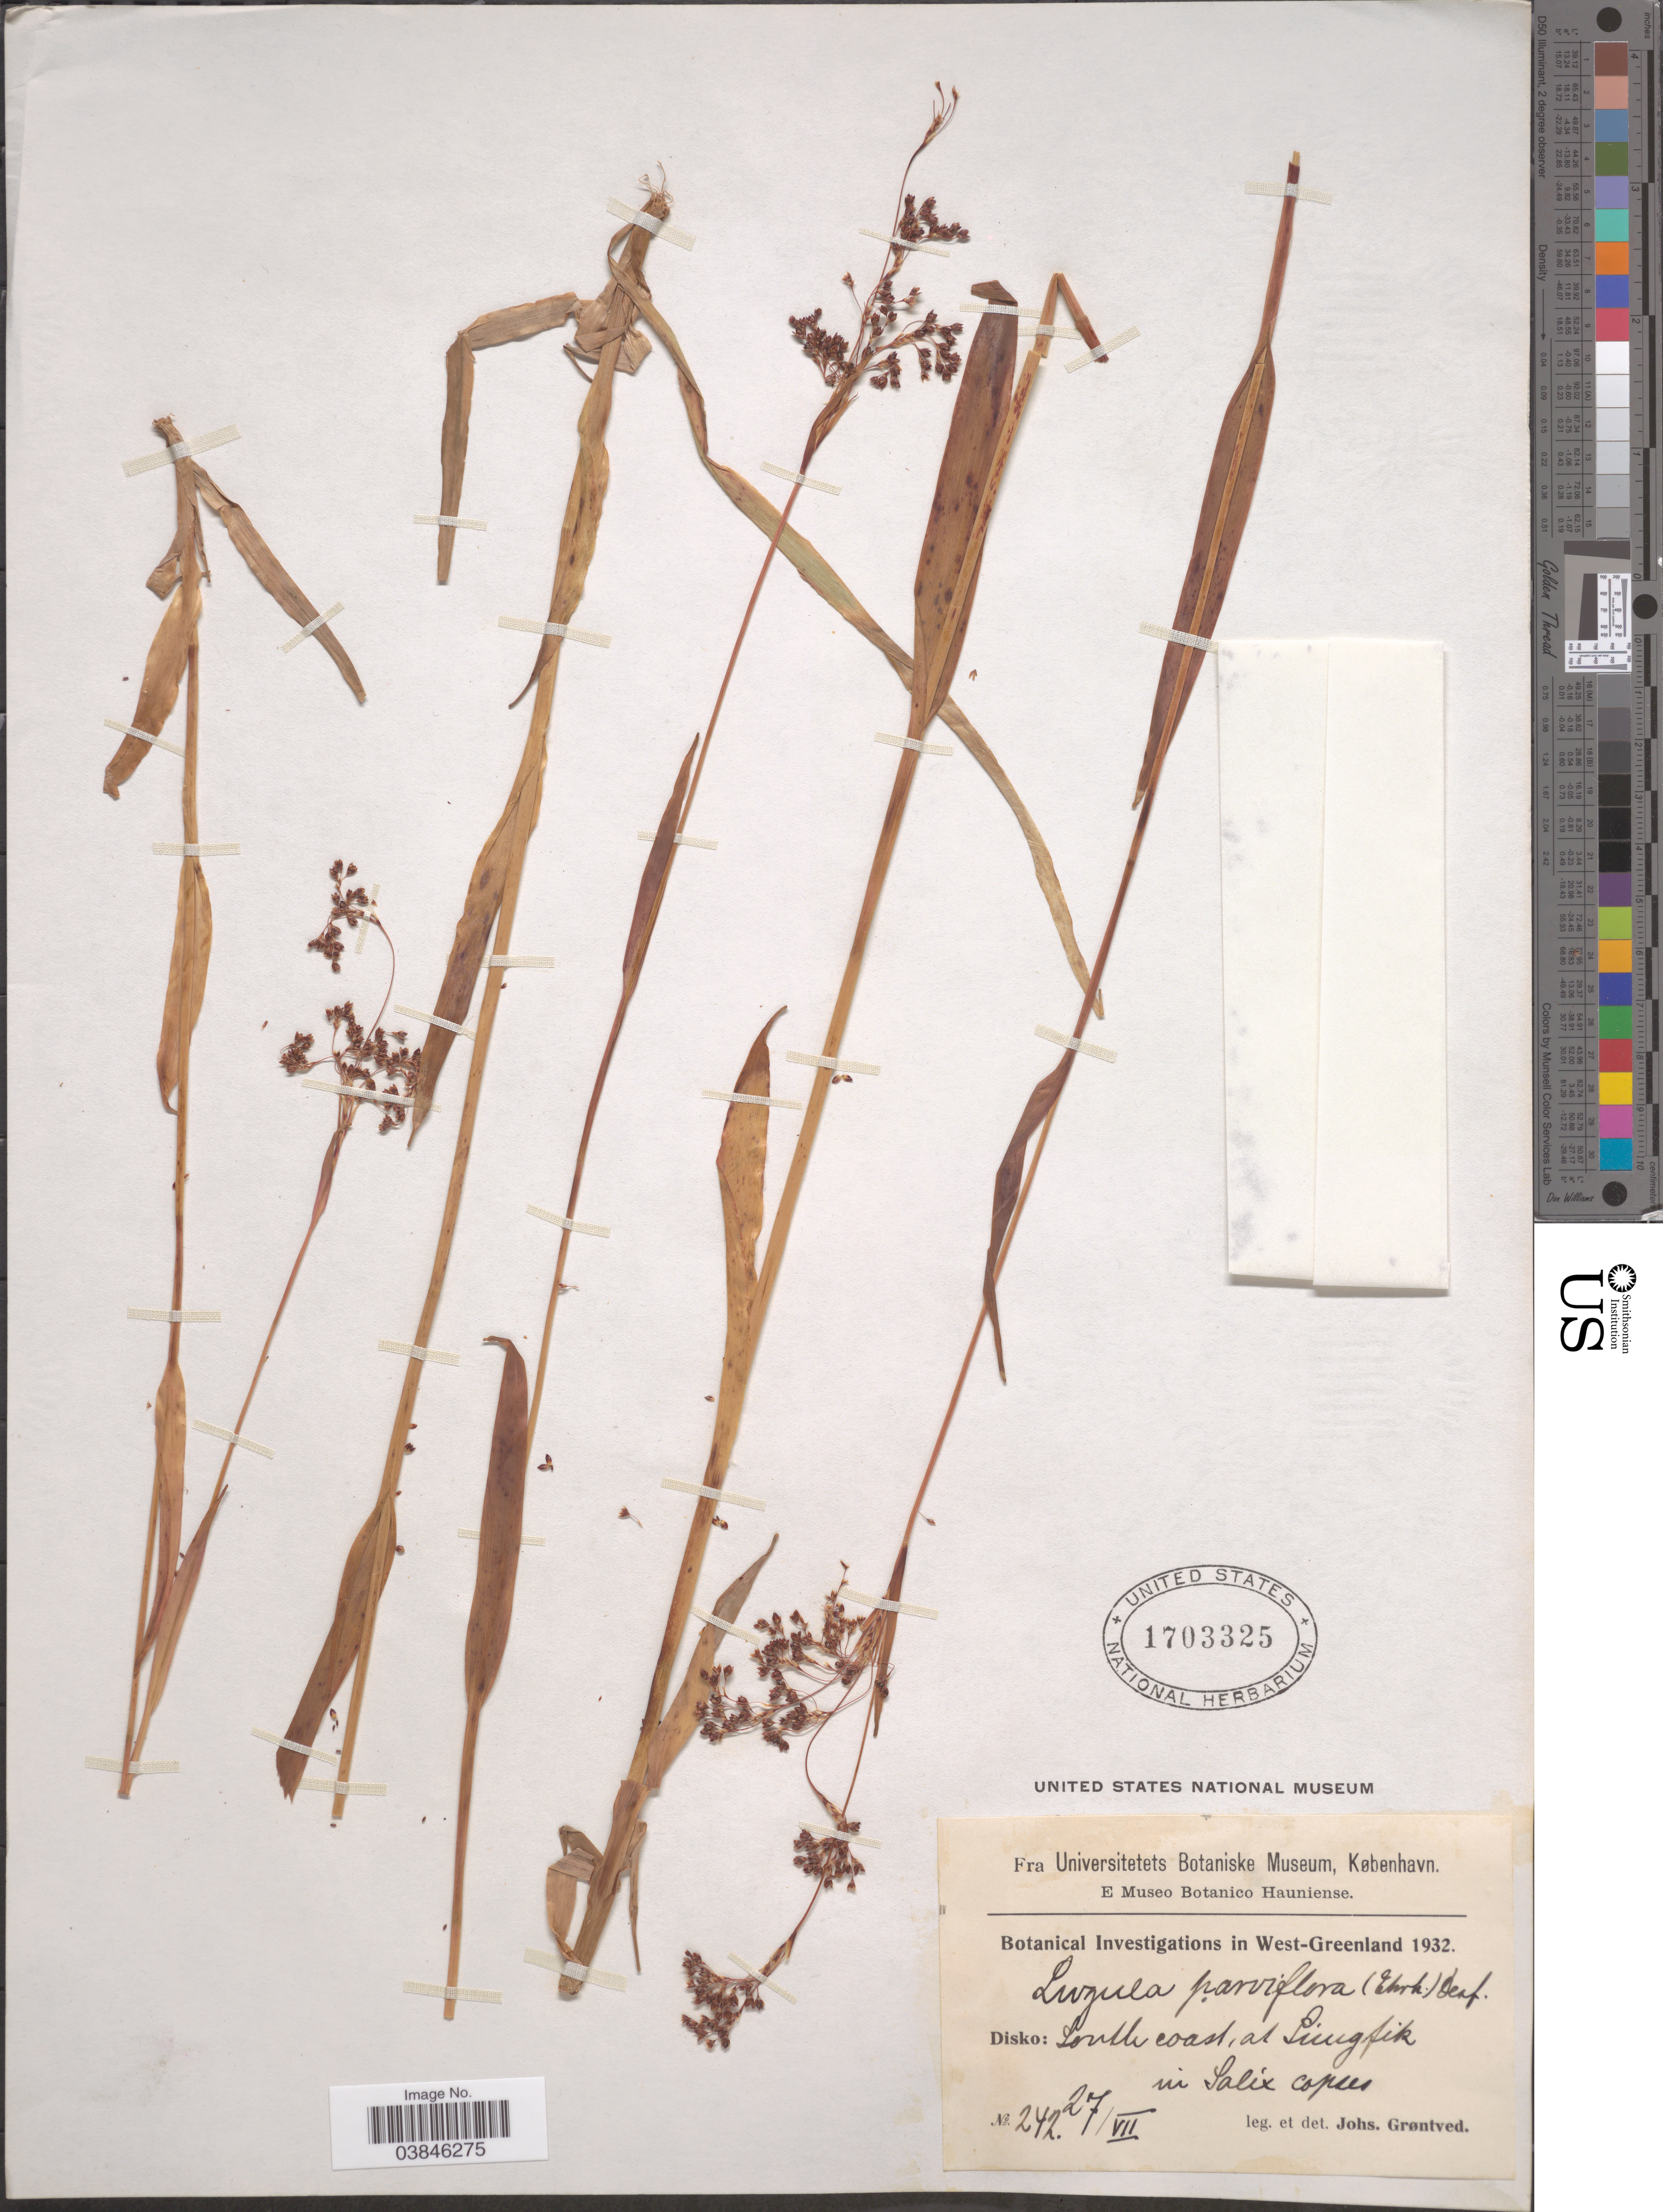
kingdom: Plantae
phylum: Tracheophyta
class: Liliopsida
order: Poales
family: Juncaceae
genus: Luzula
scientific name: Luzula parviflora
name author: (Ehrh.) Desv.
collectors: J. Grøntved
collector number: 242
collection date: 1932-07-27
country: Greenland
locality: Disko: South coast, at Sinigfik in Salix copses.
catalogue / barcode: US 1703325